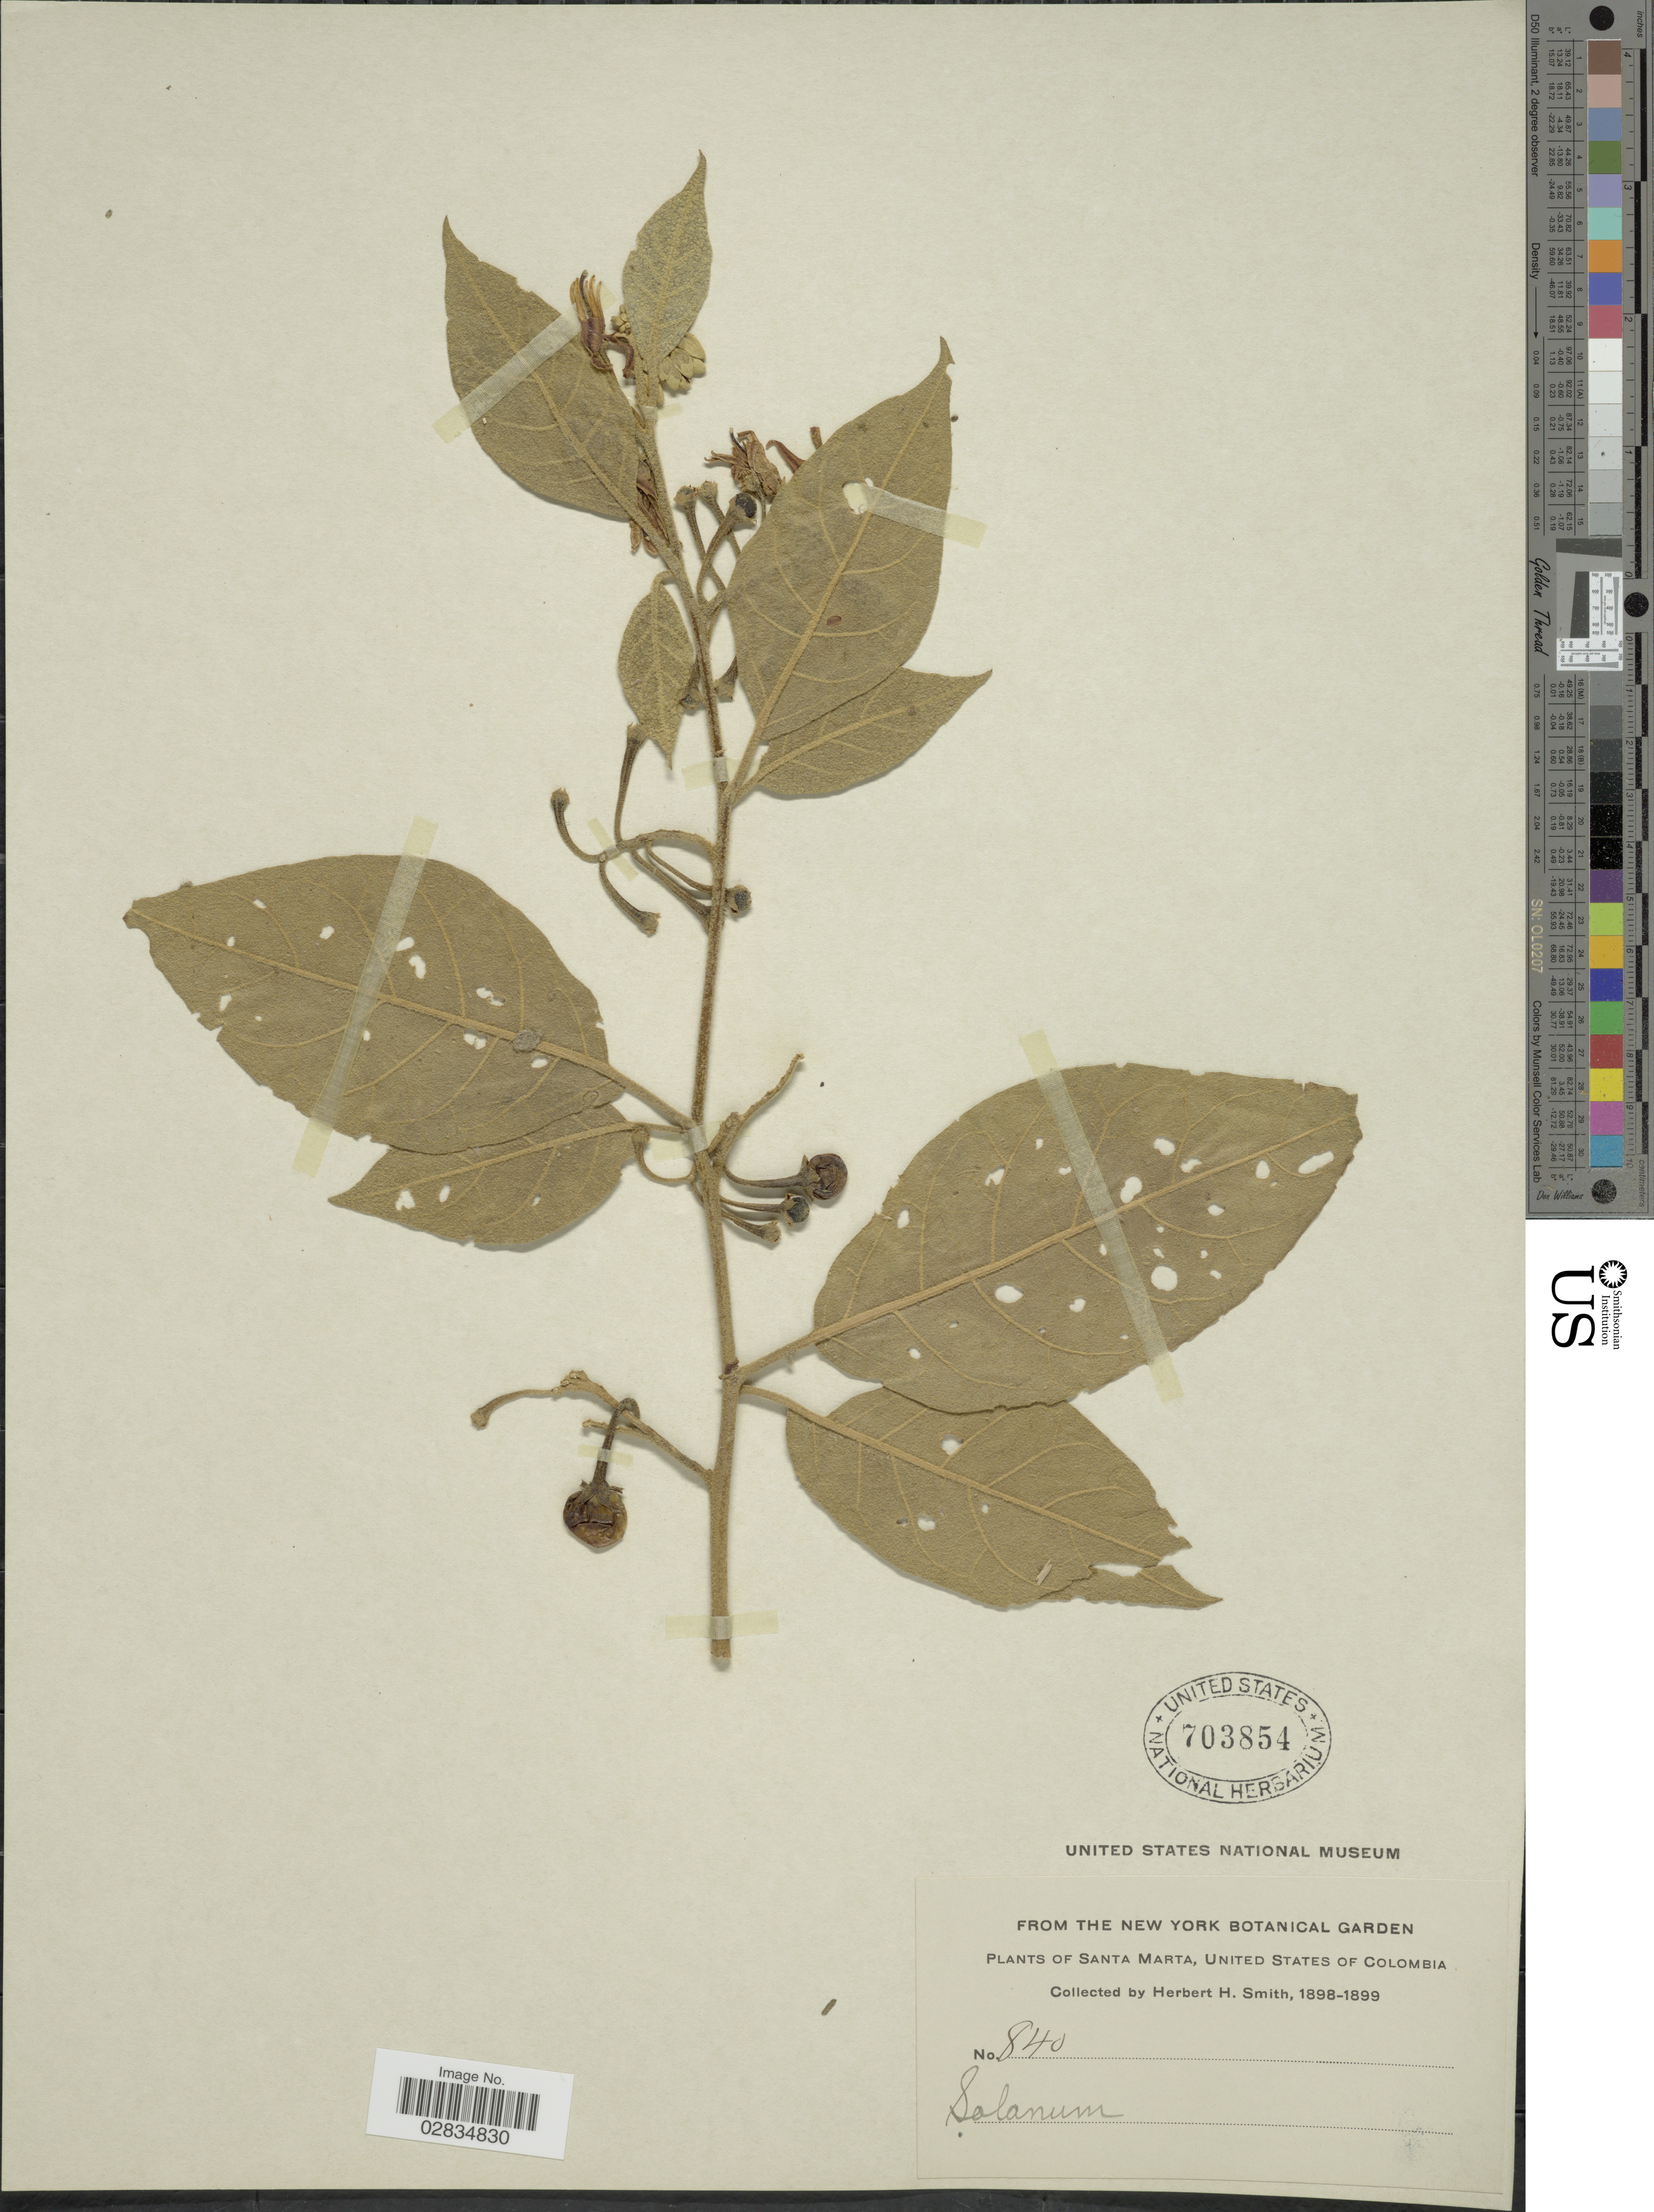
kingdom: Plantae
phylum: Tracheophyta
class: Magnoliopsida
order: Solanales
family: Solanaceae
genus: Solanum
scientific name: Solanum subinerme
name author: Jacq.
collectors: Herbert H. Smith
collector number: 840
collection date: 1898/1899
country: Colombia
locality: Santa Marta, United States of Columbia.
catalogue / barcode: US 703854